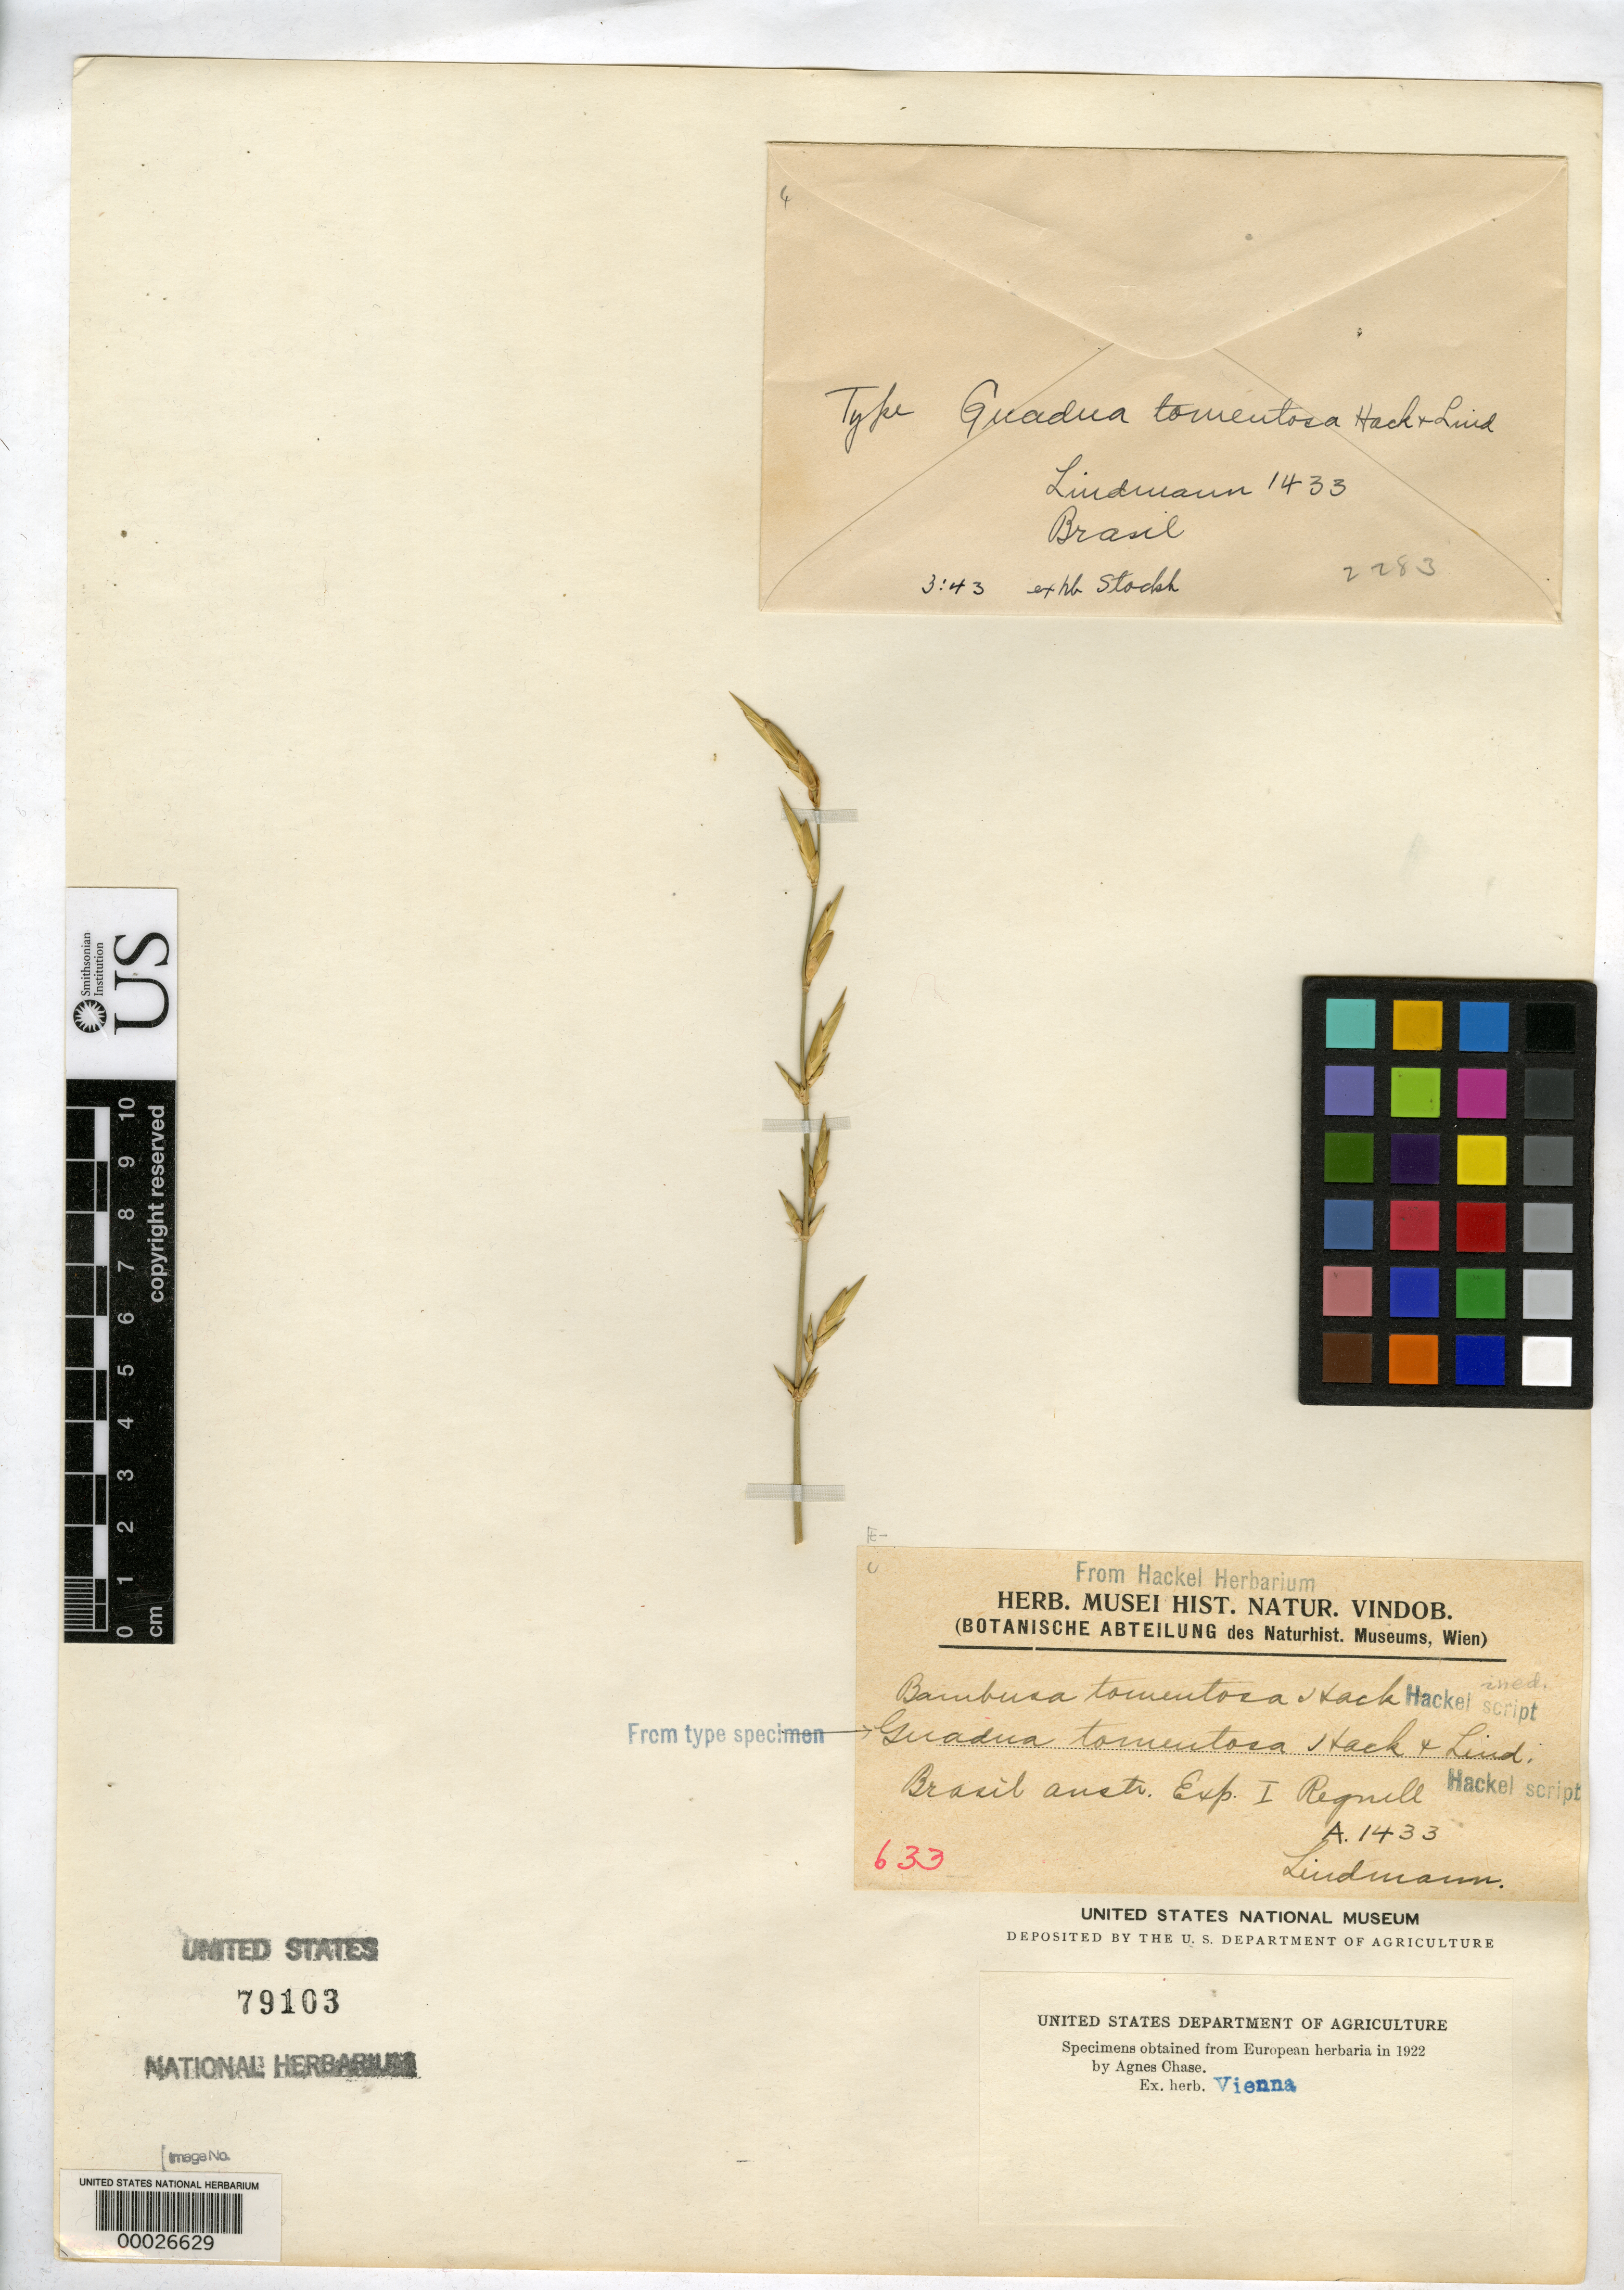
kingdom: Plantae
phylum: Tracheophyta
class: Liliopsida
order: Poales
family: Poaceae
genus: Guadua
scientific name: Guadua tomentosa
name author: Hack. & Lindm.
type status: Type Fragment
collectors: A. F. Regnell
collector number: A 1433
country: Brazil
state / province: Minas Gerais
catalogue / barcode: US 79103